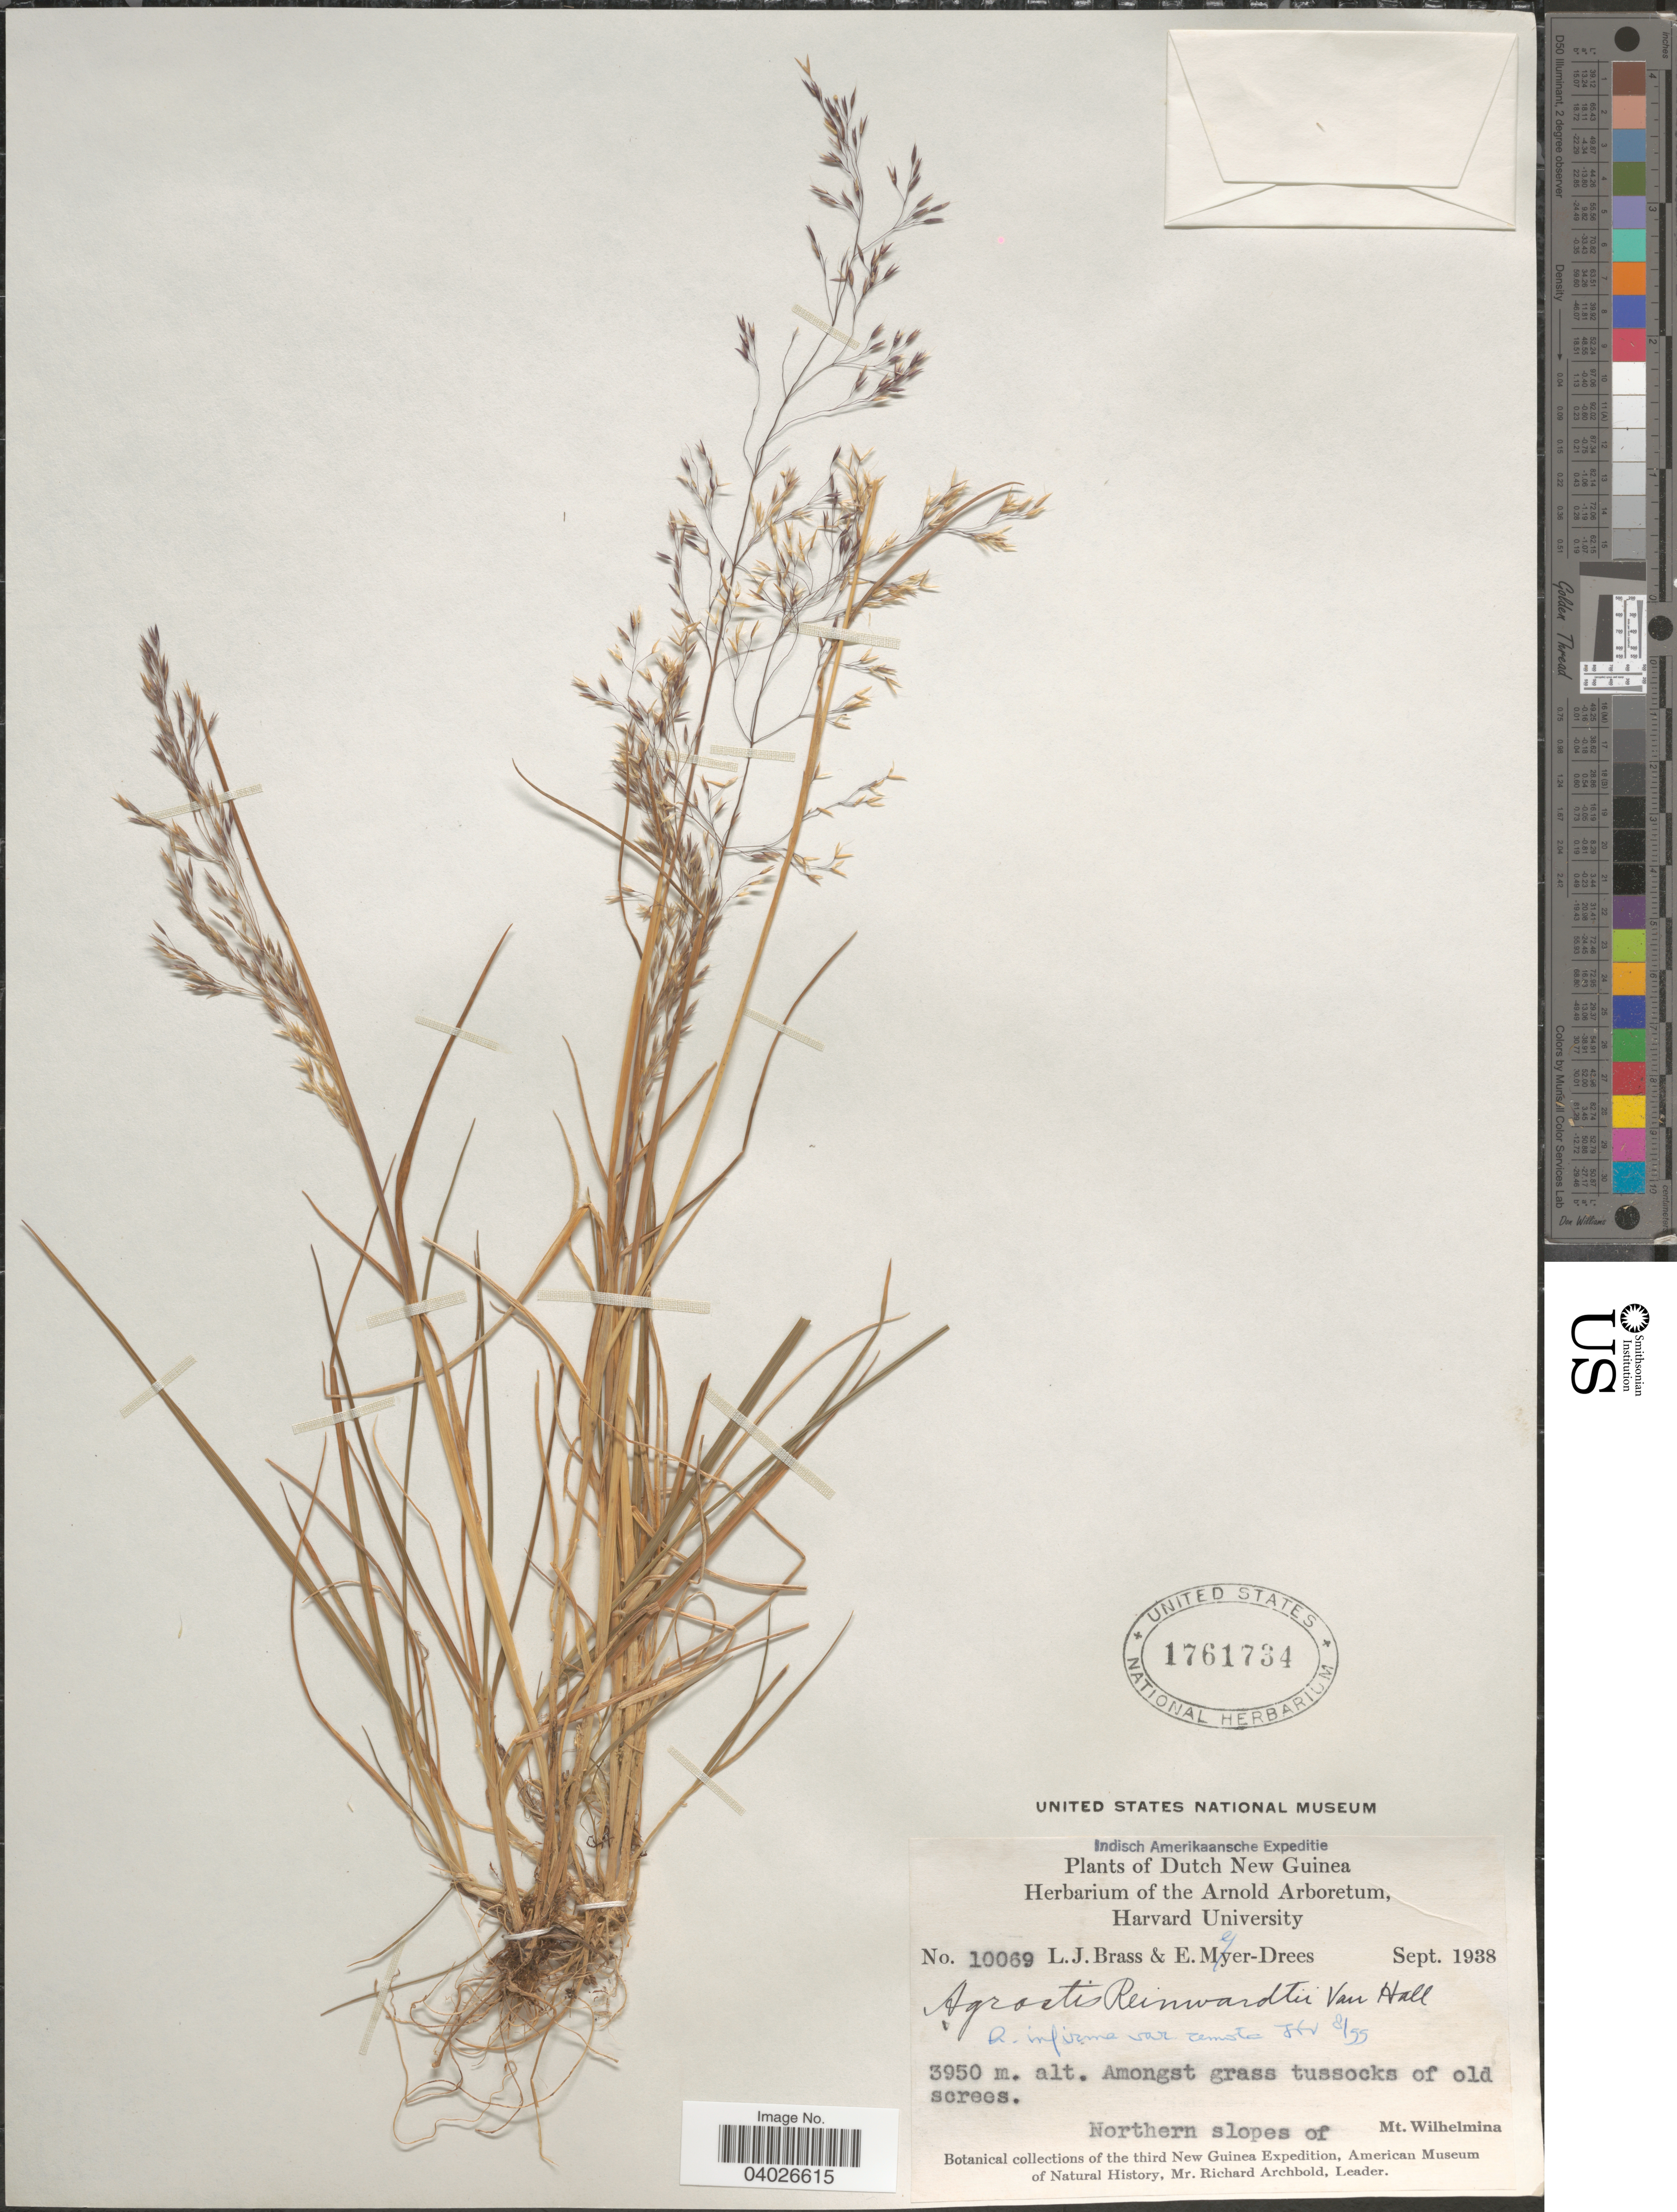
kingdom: Plantae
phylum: Tracheophyta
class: Liliopsida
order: Poales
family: Poaceae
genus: Agrostis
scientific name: Agrostis infirma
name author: Büse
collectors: L. J. Brass & E. Meijer-Drees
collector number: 10069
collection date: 1938-09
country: Indonesia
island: New Guinea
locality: Dutch New Guinea. Northern slopes of Mt. Wilhelmina.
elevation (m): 3950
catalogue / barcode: US 1761734